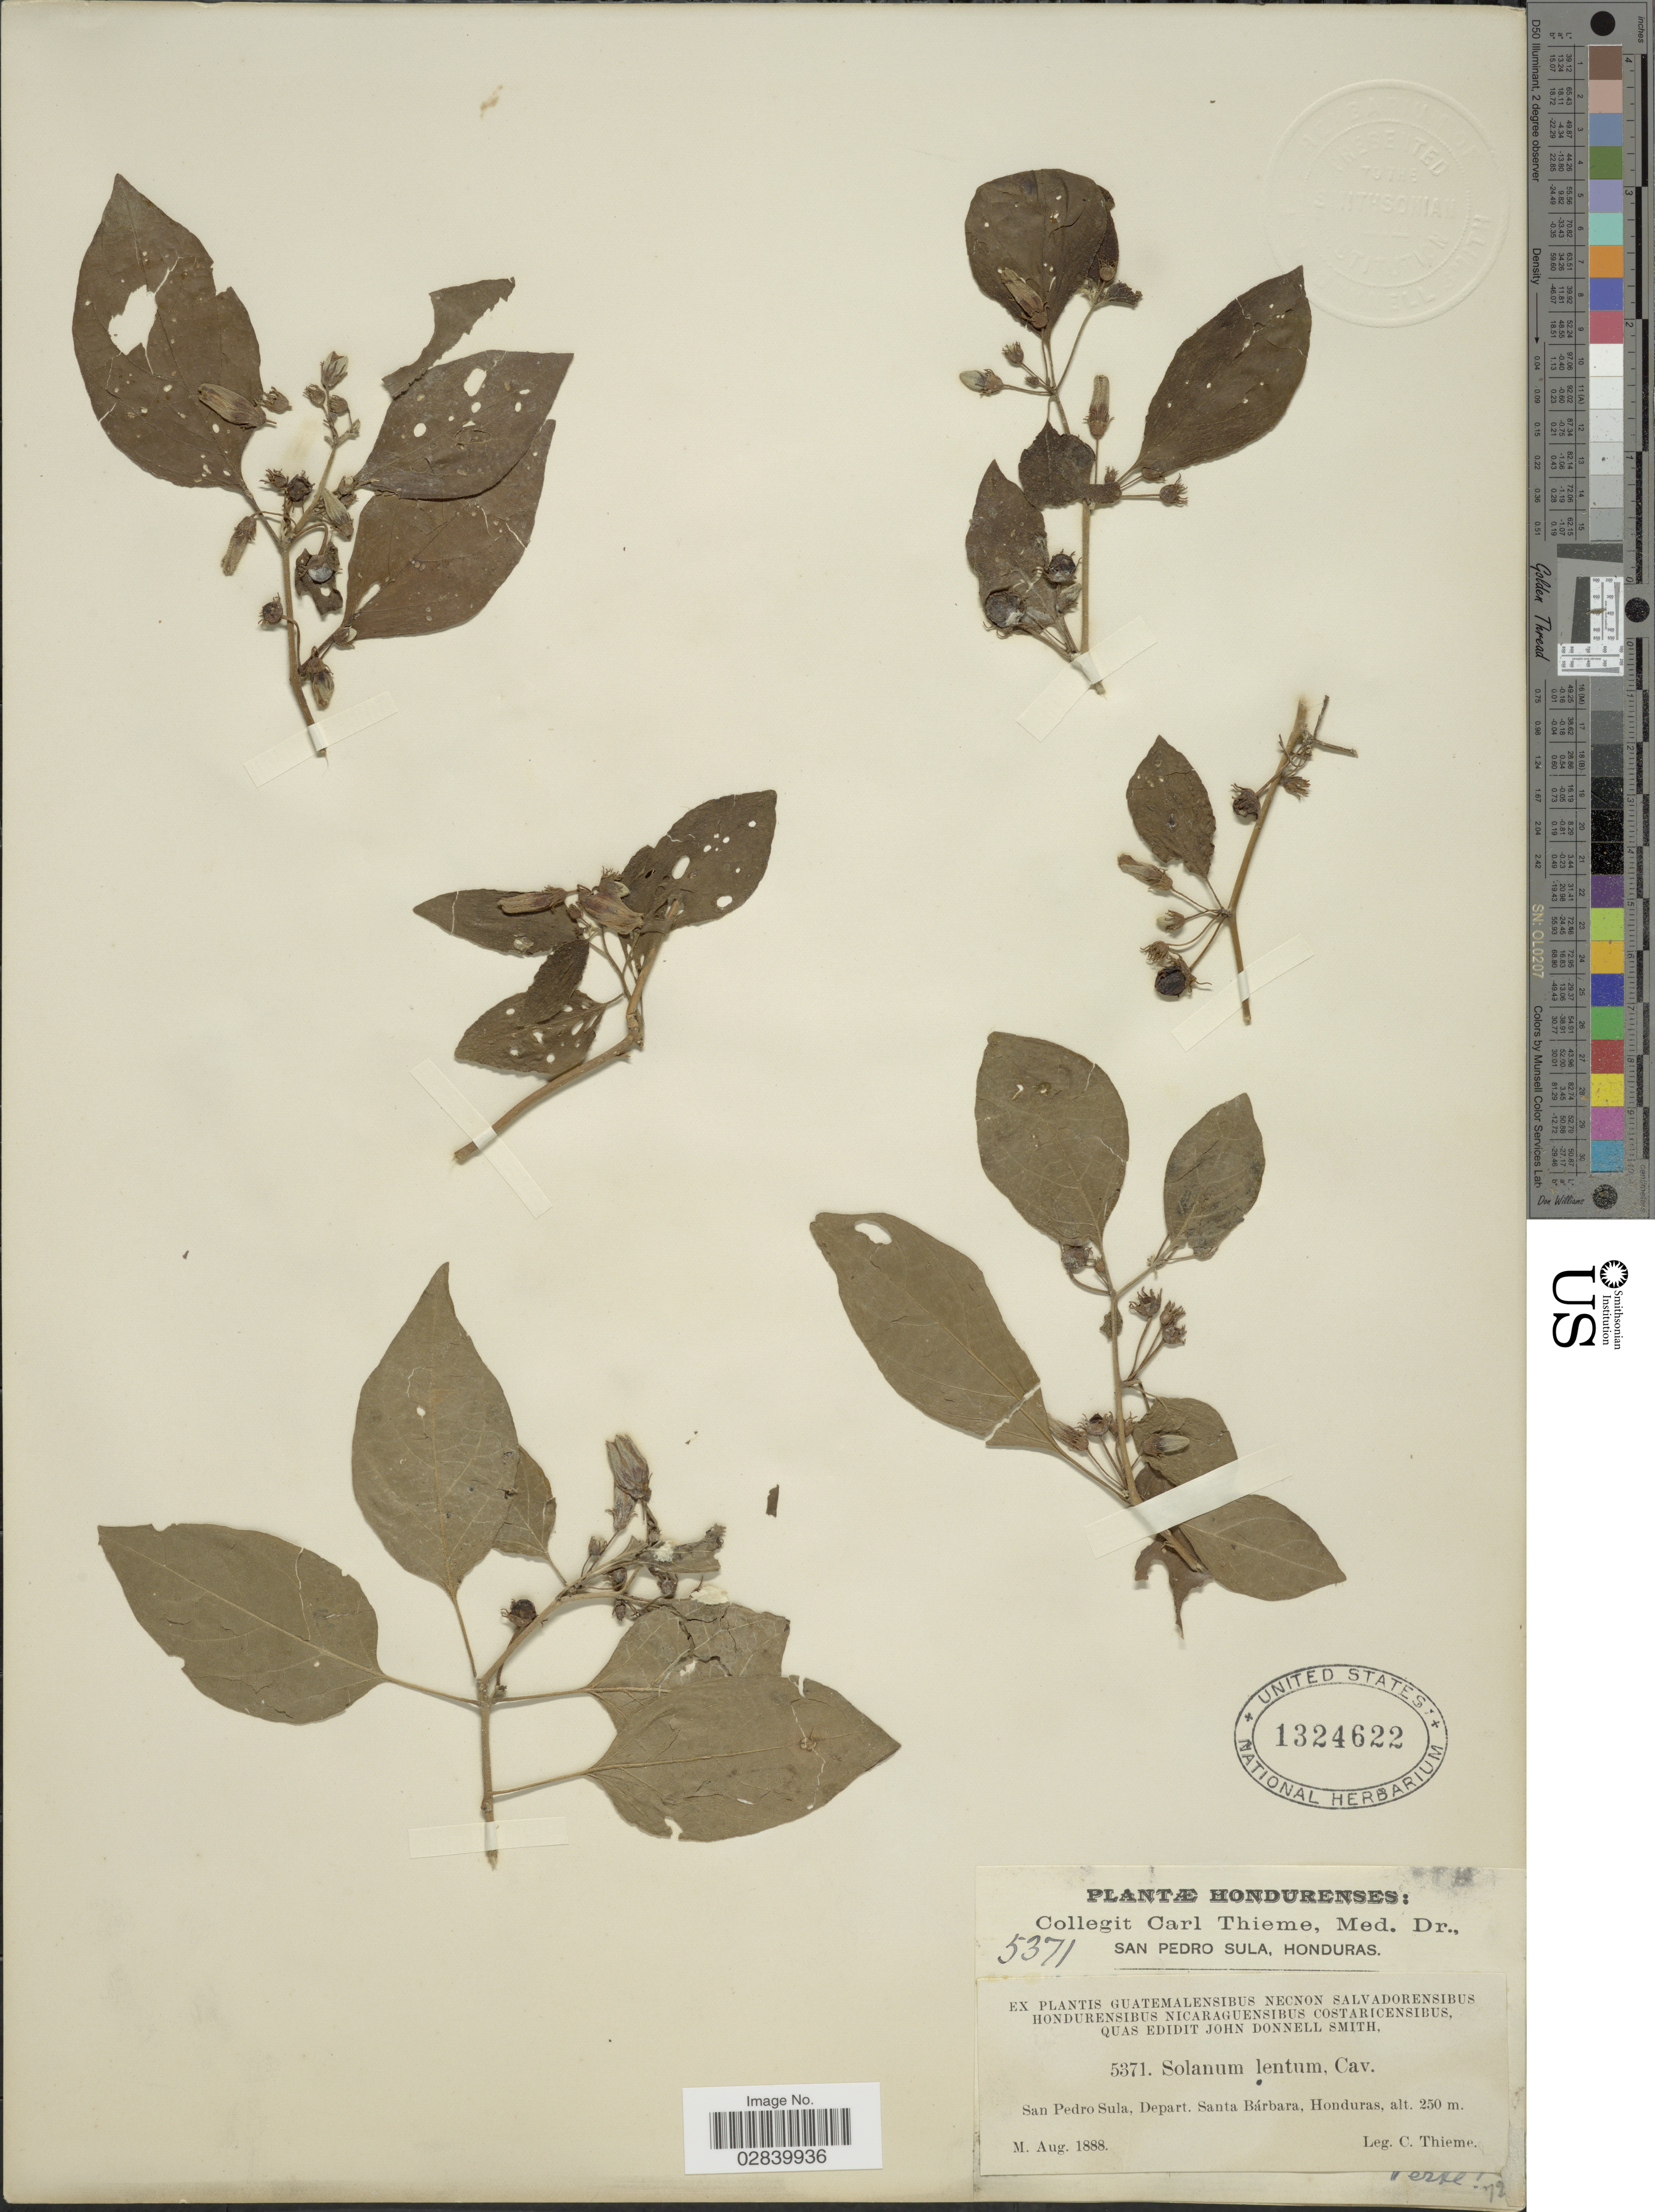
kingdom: Plantae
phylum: Tracheophyta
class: Magnoliopsida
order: Solanales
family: Solanaceae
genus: Lycianthes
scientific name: Lycianthes lenta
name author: (Cav.) Bitter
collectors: C. Thieme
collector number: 5371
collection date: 1888-08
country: Honduras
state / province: Santa Bárbara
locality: San Pedro Sula, Depart. Santa Bárbara.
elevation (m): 250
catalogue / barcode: US 1324622